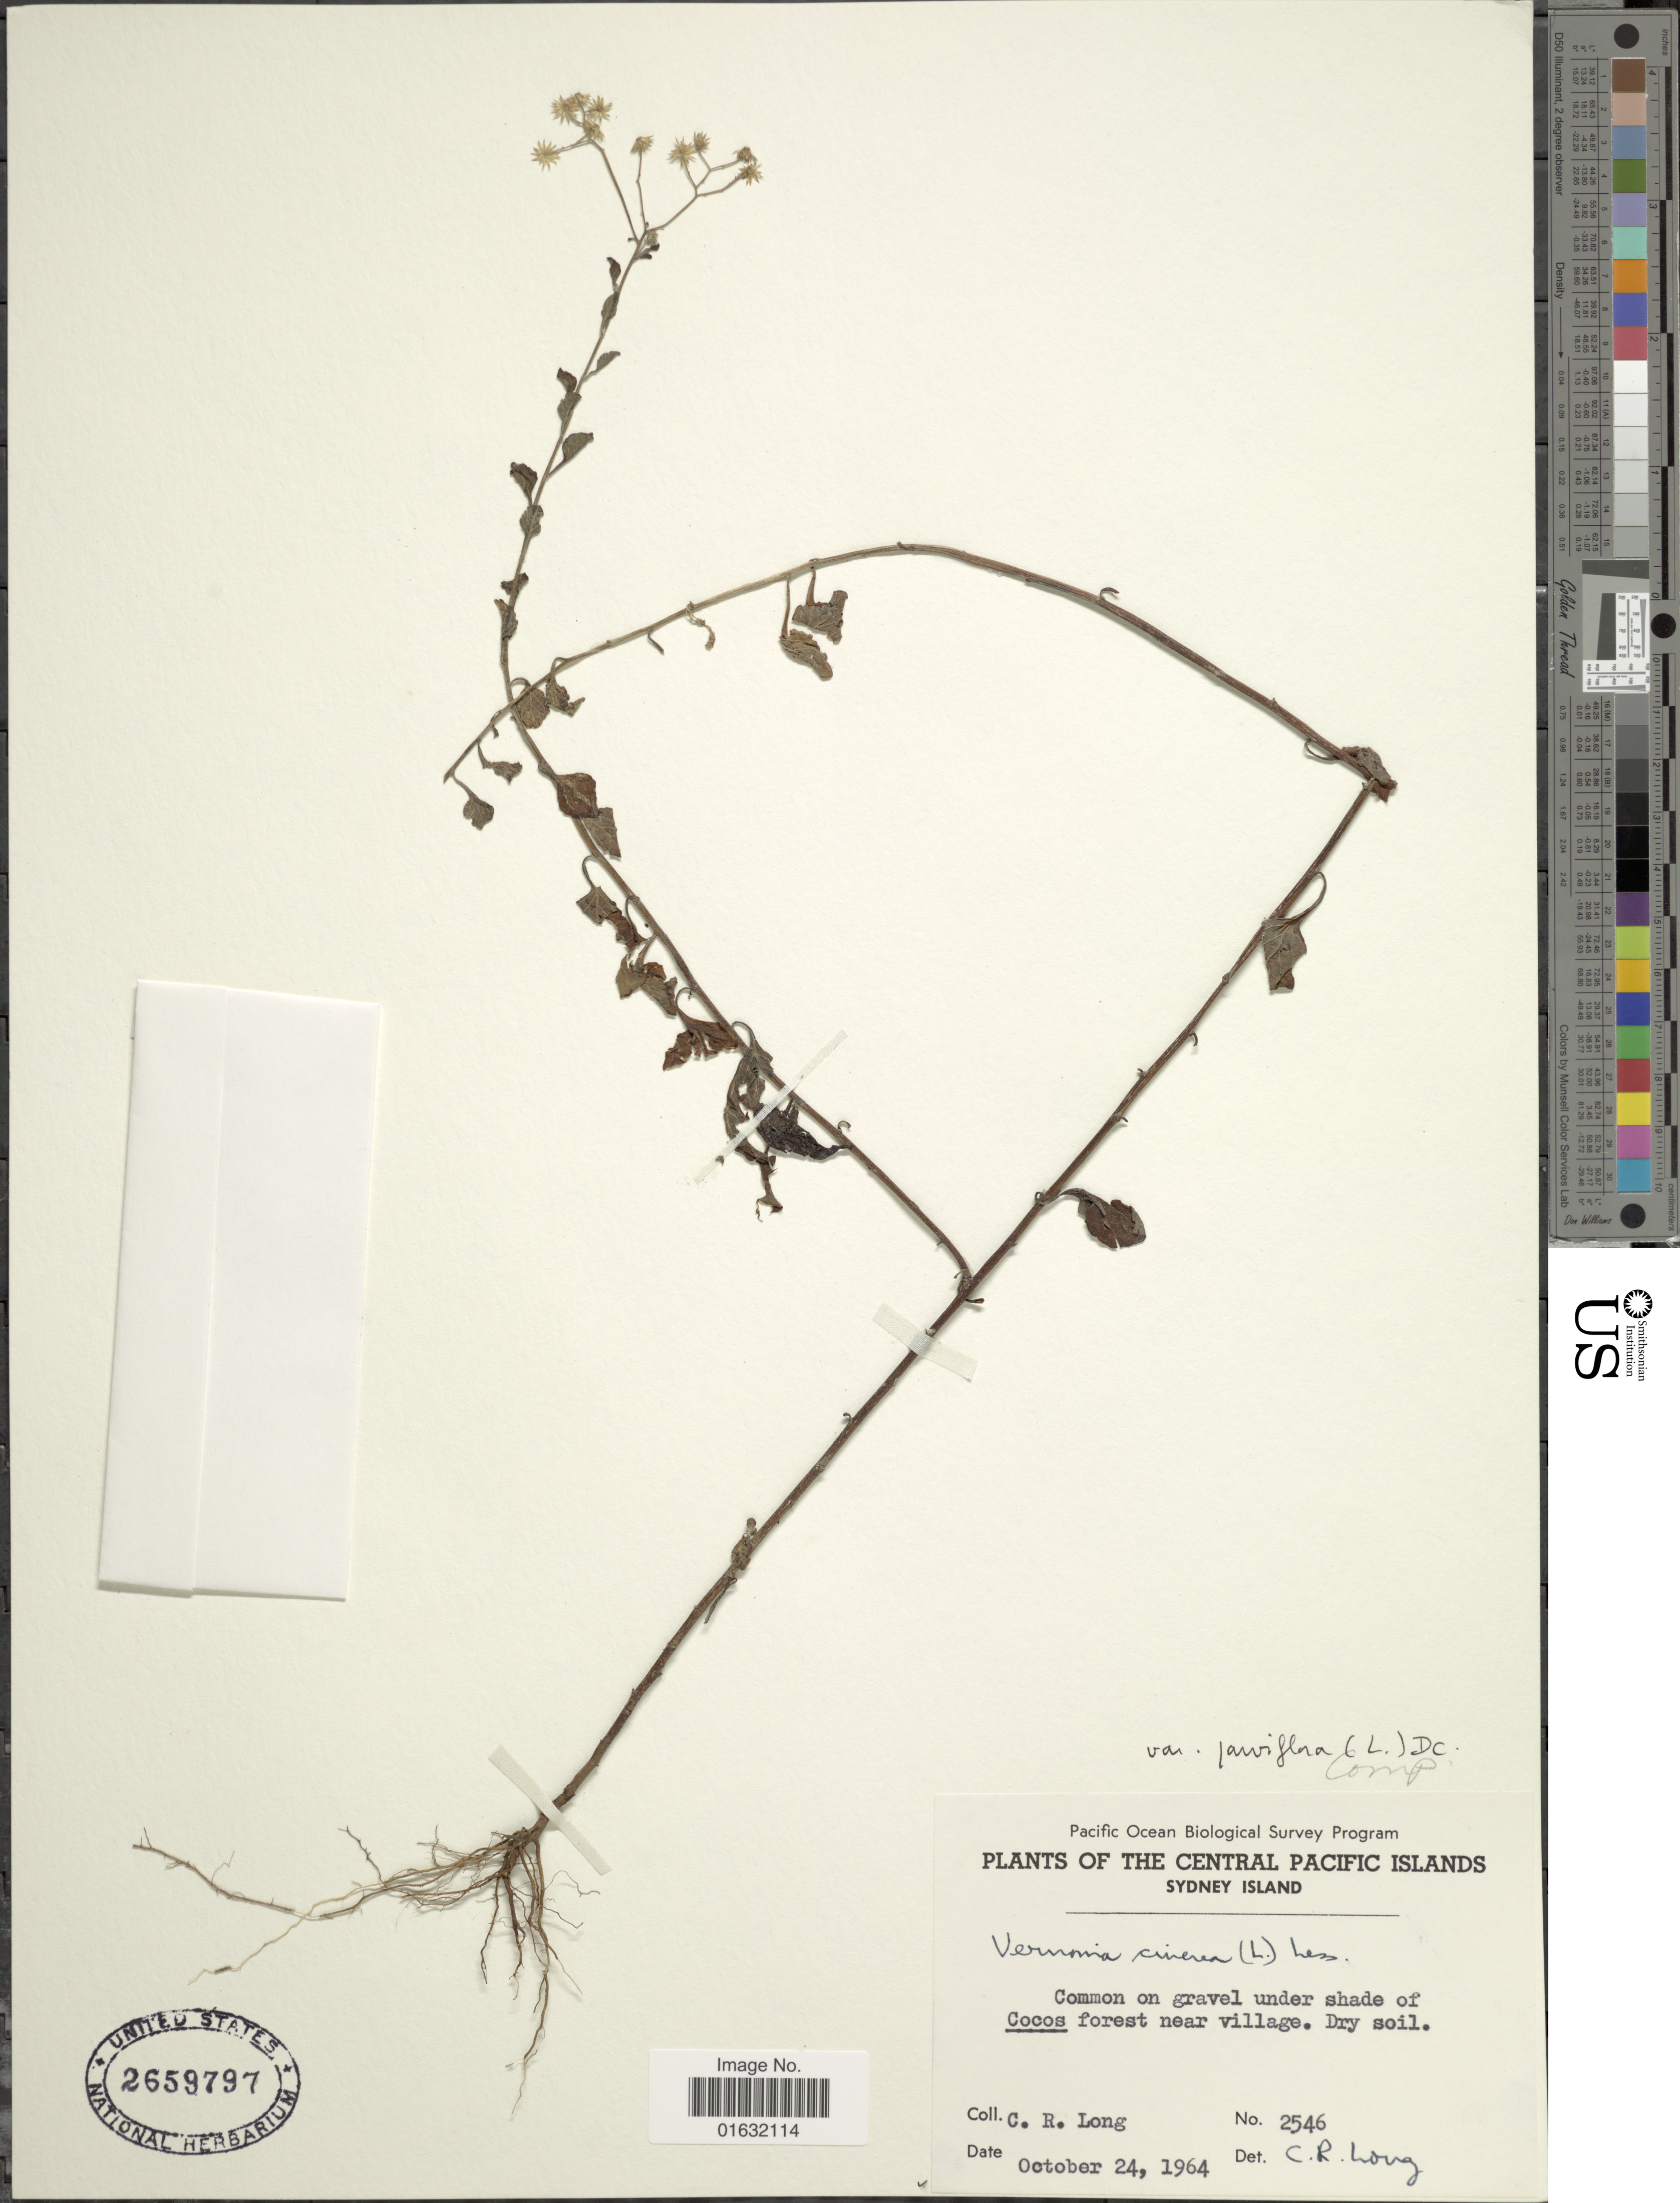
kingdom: Plantae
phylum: Tracheophyta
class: Magnoliopsida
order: Asterales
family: Asteraceae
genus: Cyanthillium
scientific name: Cyanthillium cinereum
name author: (L.) H. Rob.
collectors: C. R. Long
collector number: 2546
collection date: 1964-10-24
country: Central Am. Pac. Islands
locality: The Central Pacific Islands, Sydney Island, Common on gravel under shade of Cocos forest near village.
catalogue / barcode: US 2659797